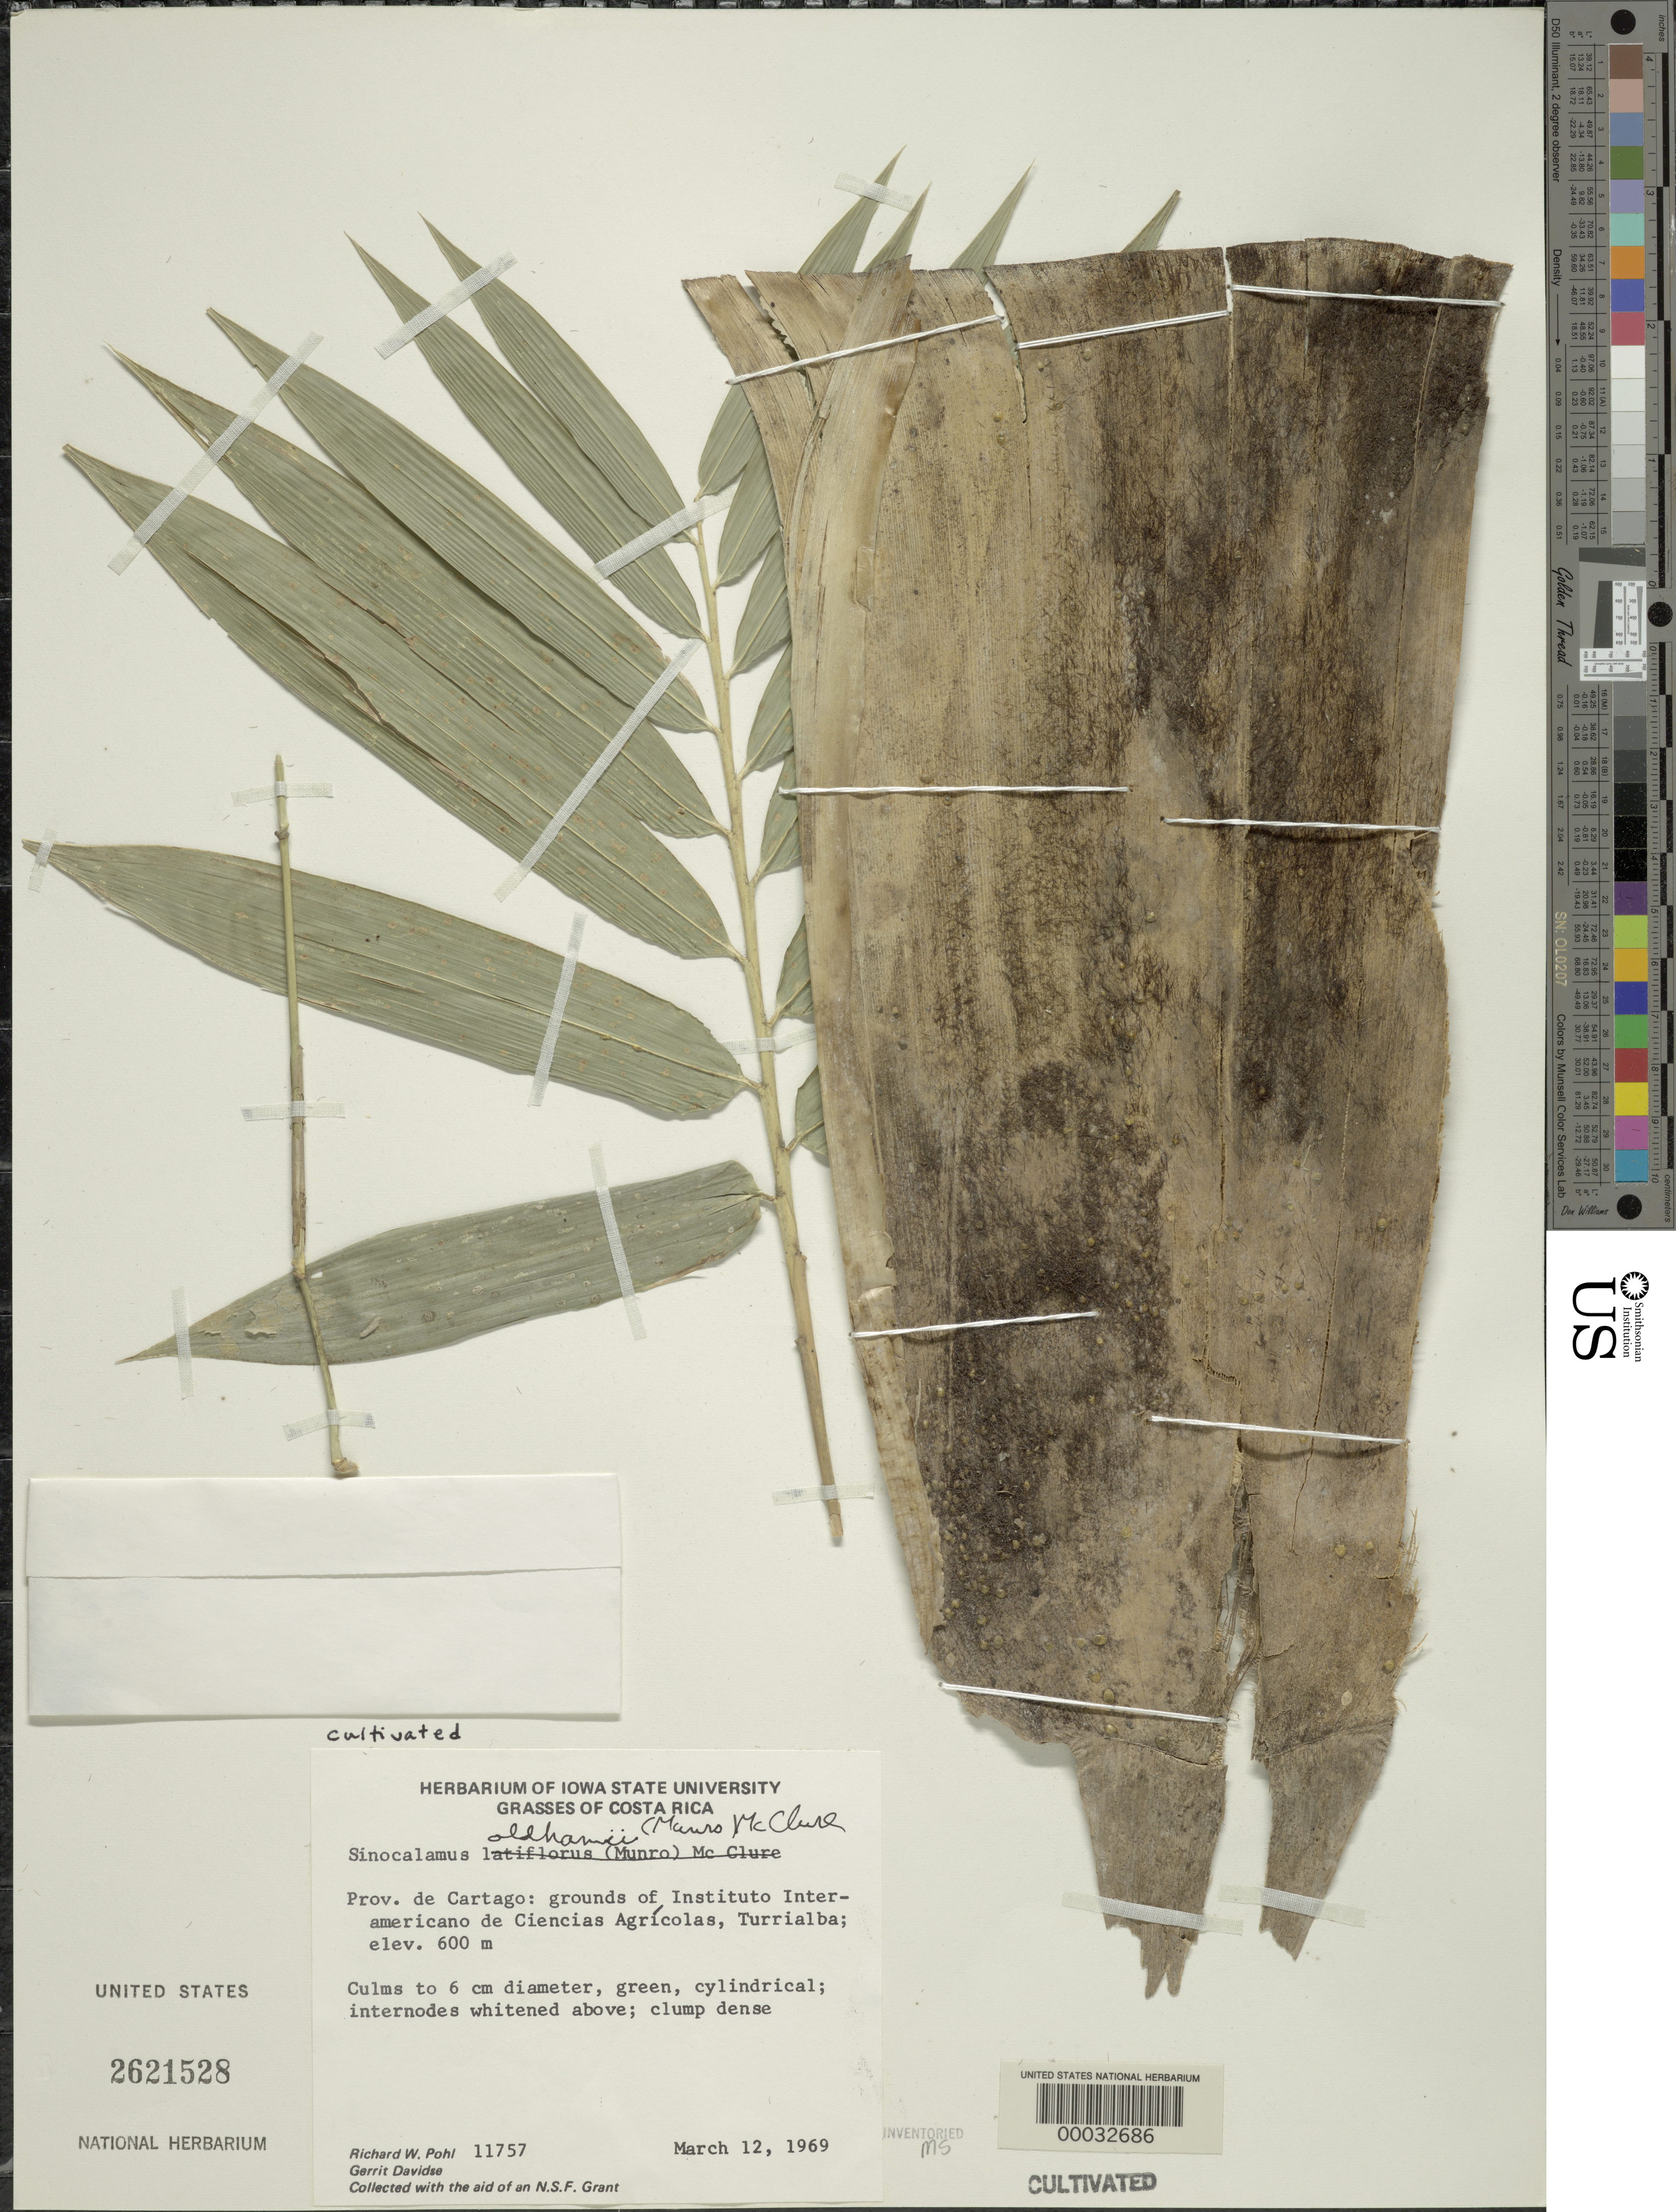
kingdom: Plantae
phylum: Tracheophyta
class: Liliopsida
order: Poales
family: Poaceae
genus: Bambusa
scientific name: Bambusa oldhamii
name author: Munro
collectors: R. W. Pohl & G. Davidse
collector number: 11757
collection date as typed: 12 Mar 1969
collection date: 1969-03-12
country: Costa Rica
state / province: Cartago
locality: Turrialba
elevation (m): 600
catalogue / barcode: US 2621528